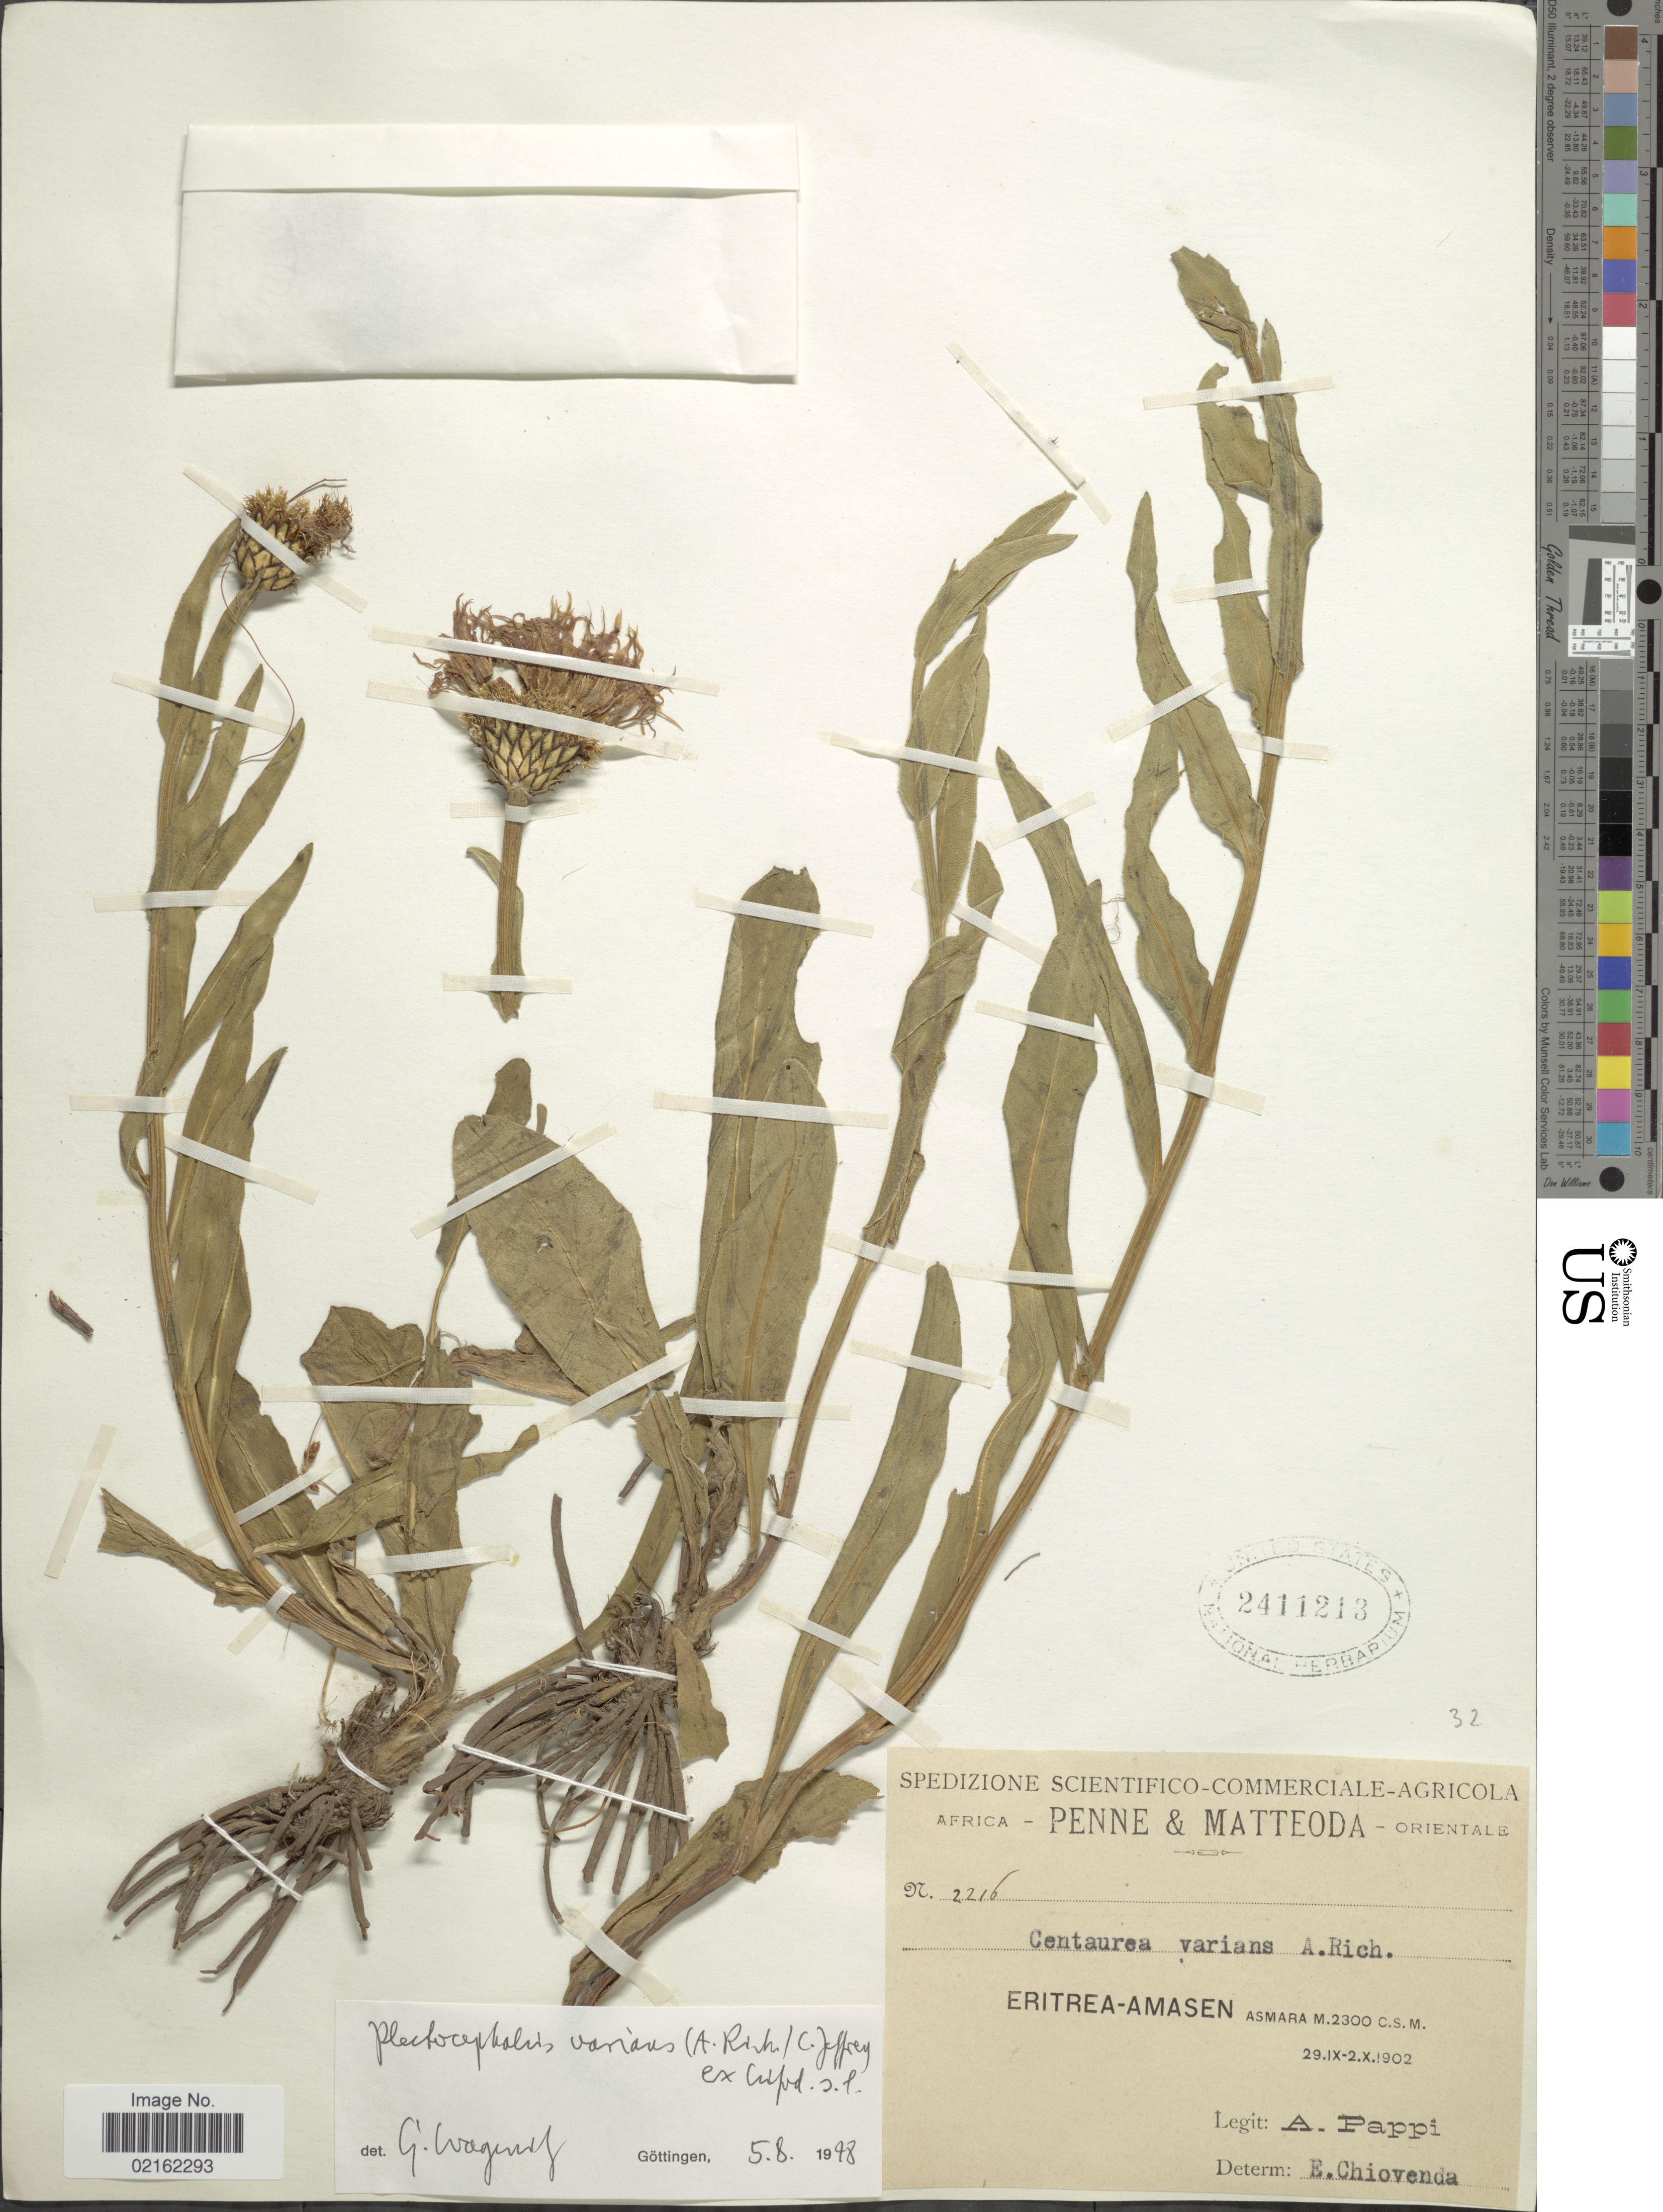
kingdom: Plantae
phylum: Tracheophyta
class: Magnoliopsida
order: Asterales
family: Asteraceae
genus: Plectocephalus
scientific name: Plectocephalus varians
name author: (A. Rich.) C. Jeffrey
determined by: Wagenitz, G.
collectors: A. Pappi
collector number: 2216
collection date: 1902-09-29/1902-10-02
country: Eritrea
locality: Eritrea-Amasen, Asmara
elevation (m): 2300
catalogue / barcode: US 2411213